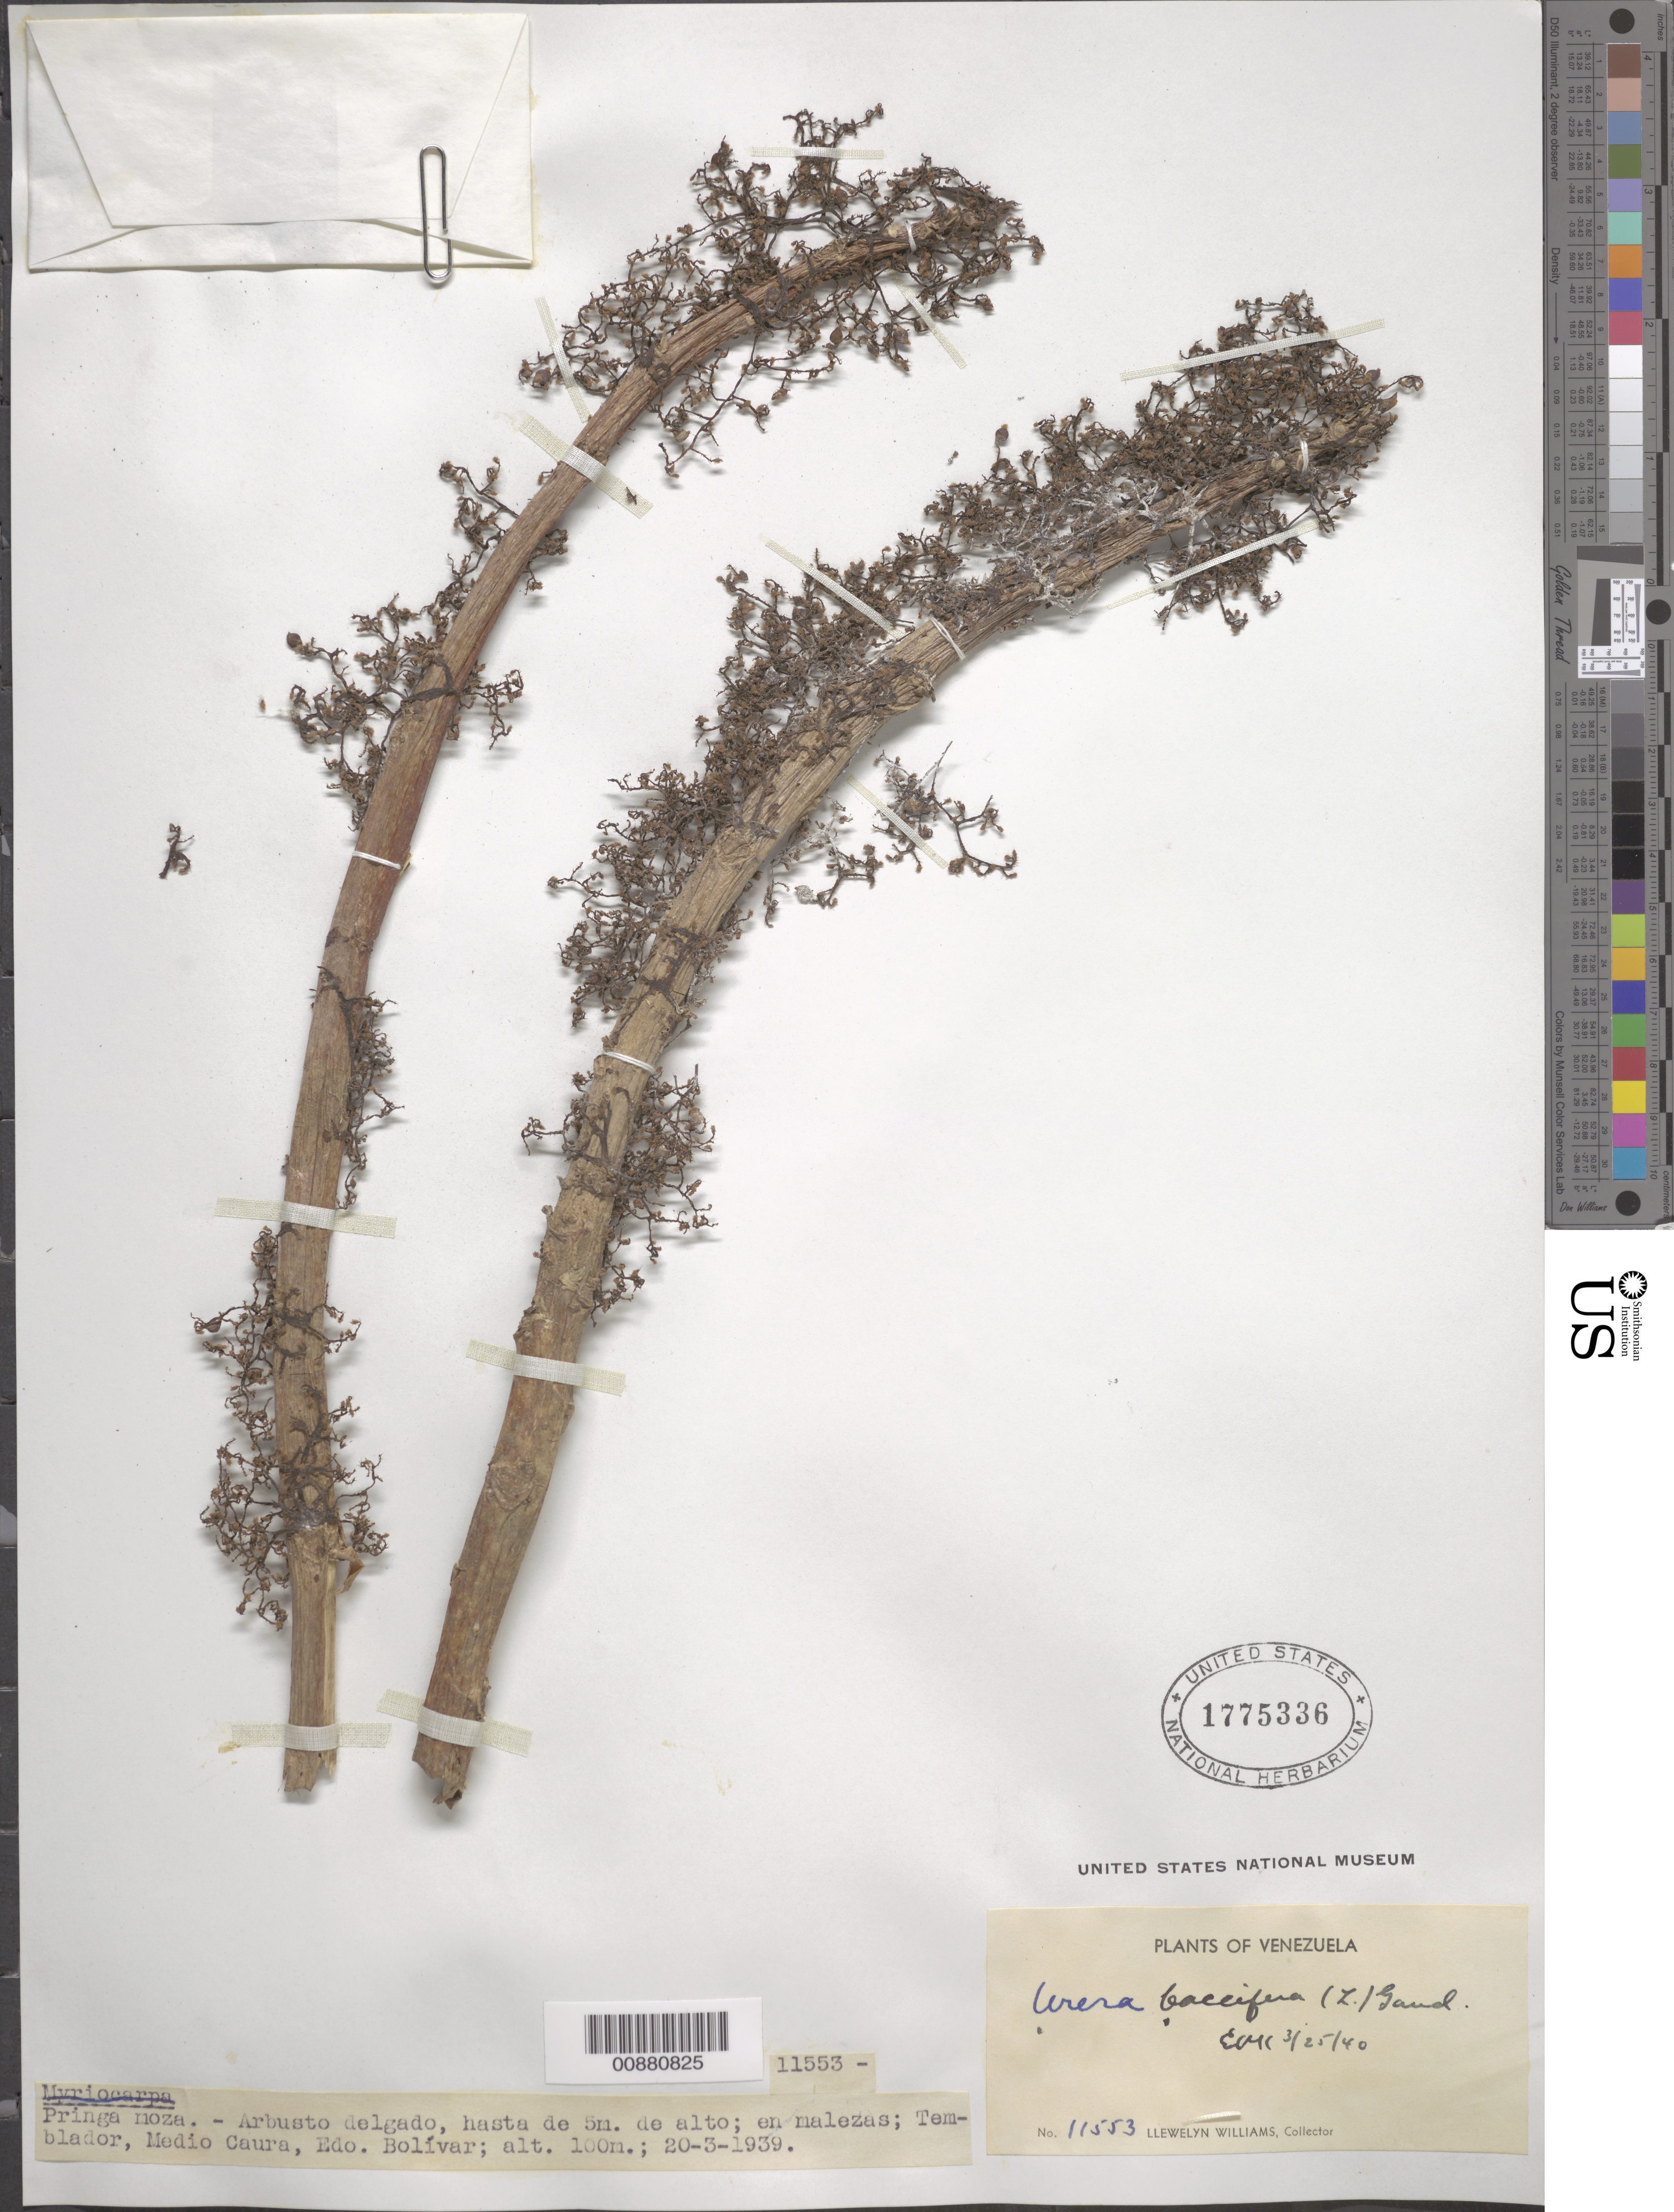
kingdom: Plantae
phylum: Tracheophyta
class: Magnoliopsida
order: Rosales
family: Urticaceae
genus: Urera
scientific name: Urera baccifera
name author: (L.) Gaudich. ex Wedd.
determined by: Killip, Ellsworth P.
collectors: Ll. Williams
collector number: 11553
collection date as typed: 20-Mar-39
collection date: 1939-03-20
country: Venezuela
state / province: Bolívar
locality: Temblador, Medio Caura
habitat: Malezas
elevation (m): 100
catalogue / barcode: US 1775336